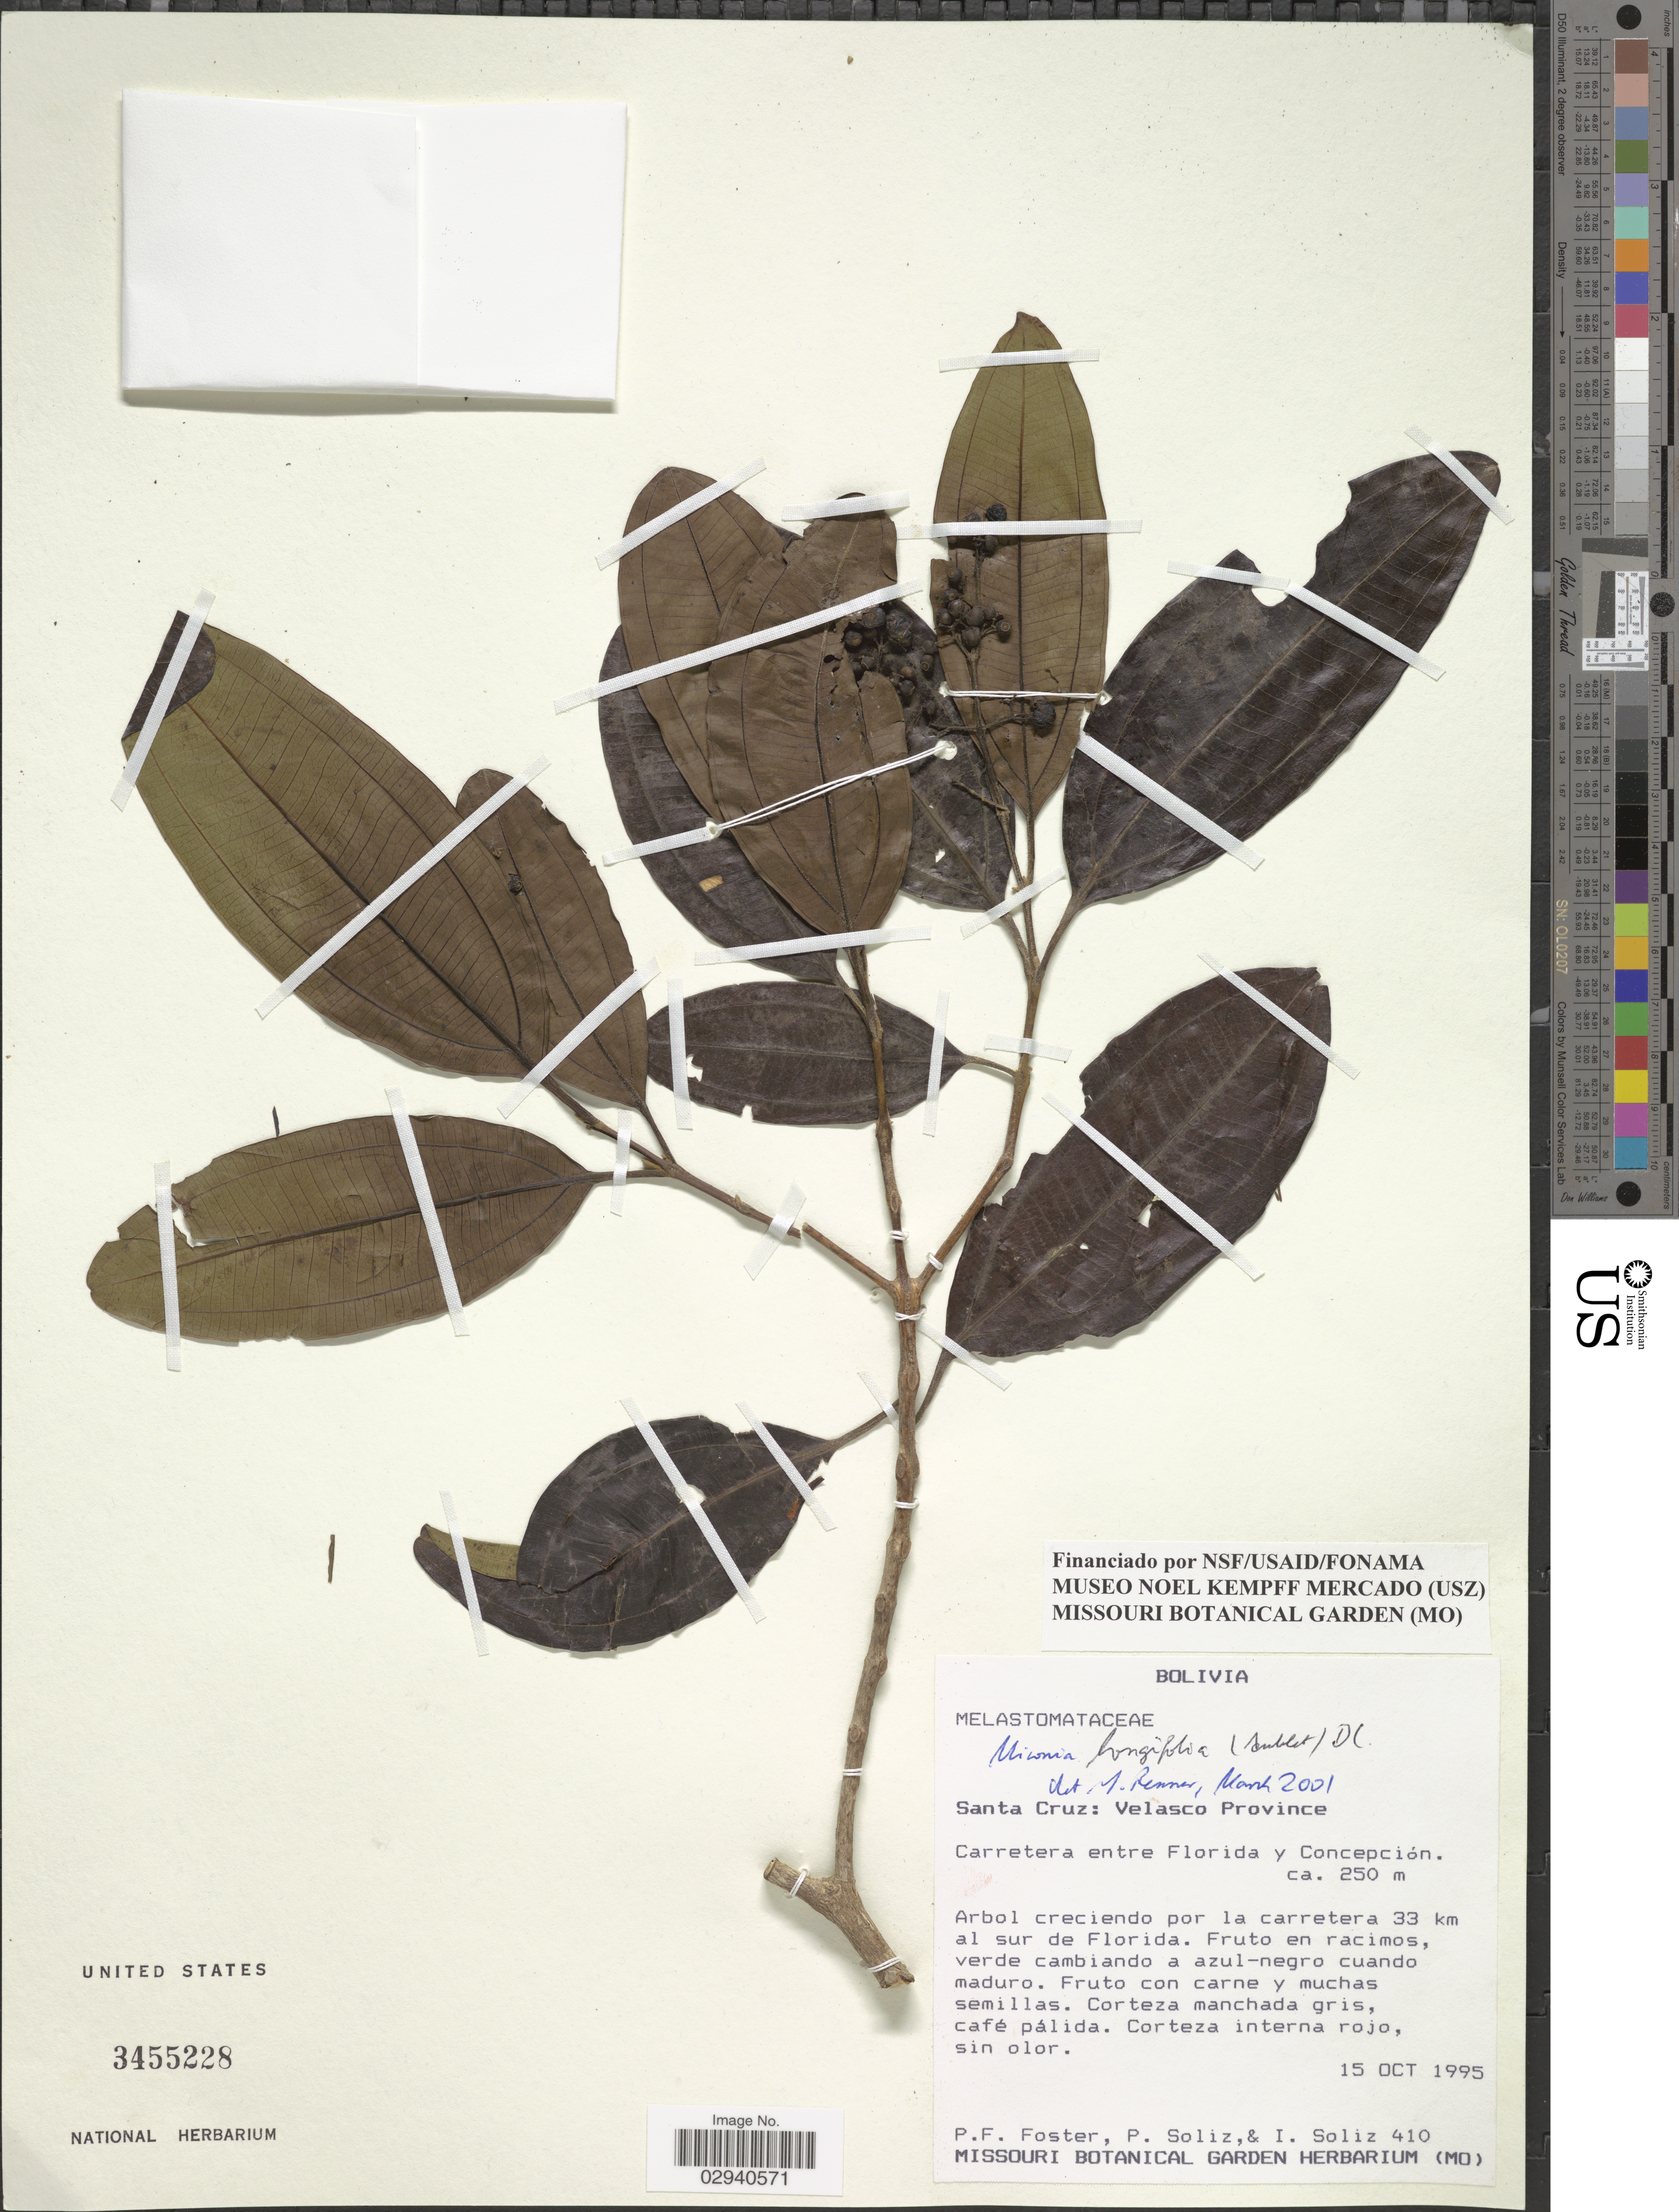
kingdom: Plantae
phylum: Tracheophyta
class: Magnoliopsida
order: Myrtales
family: Melastomataceae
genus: Miconia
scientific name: Miconia longifolia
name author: (Aubl.) DC.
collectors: P. Foster, P. Soliz & I. Soliz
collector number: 410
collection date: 1995-10-15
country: Bolivia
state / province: Santa Cruz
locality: Velasco Province. Carretera entre Florida y Concepción. Arbol creciendo por la carretera 33 km al sur de Florida.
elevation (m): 250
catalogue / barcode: US 3455228